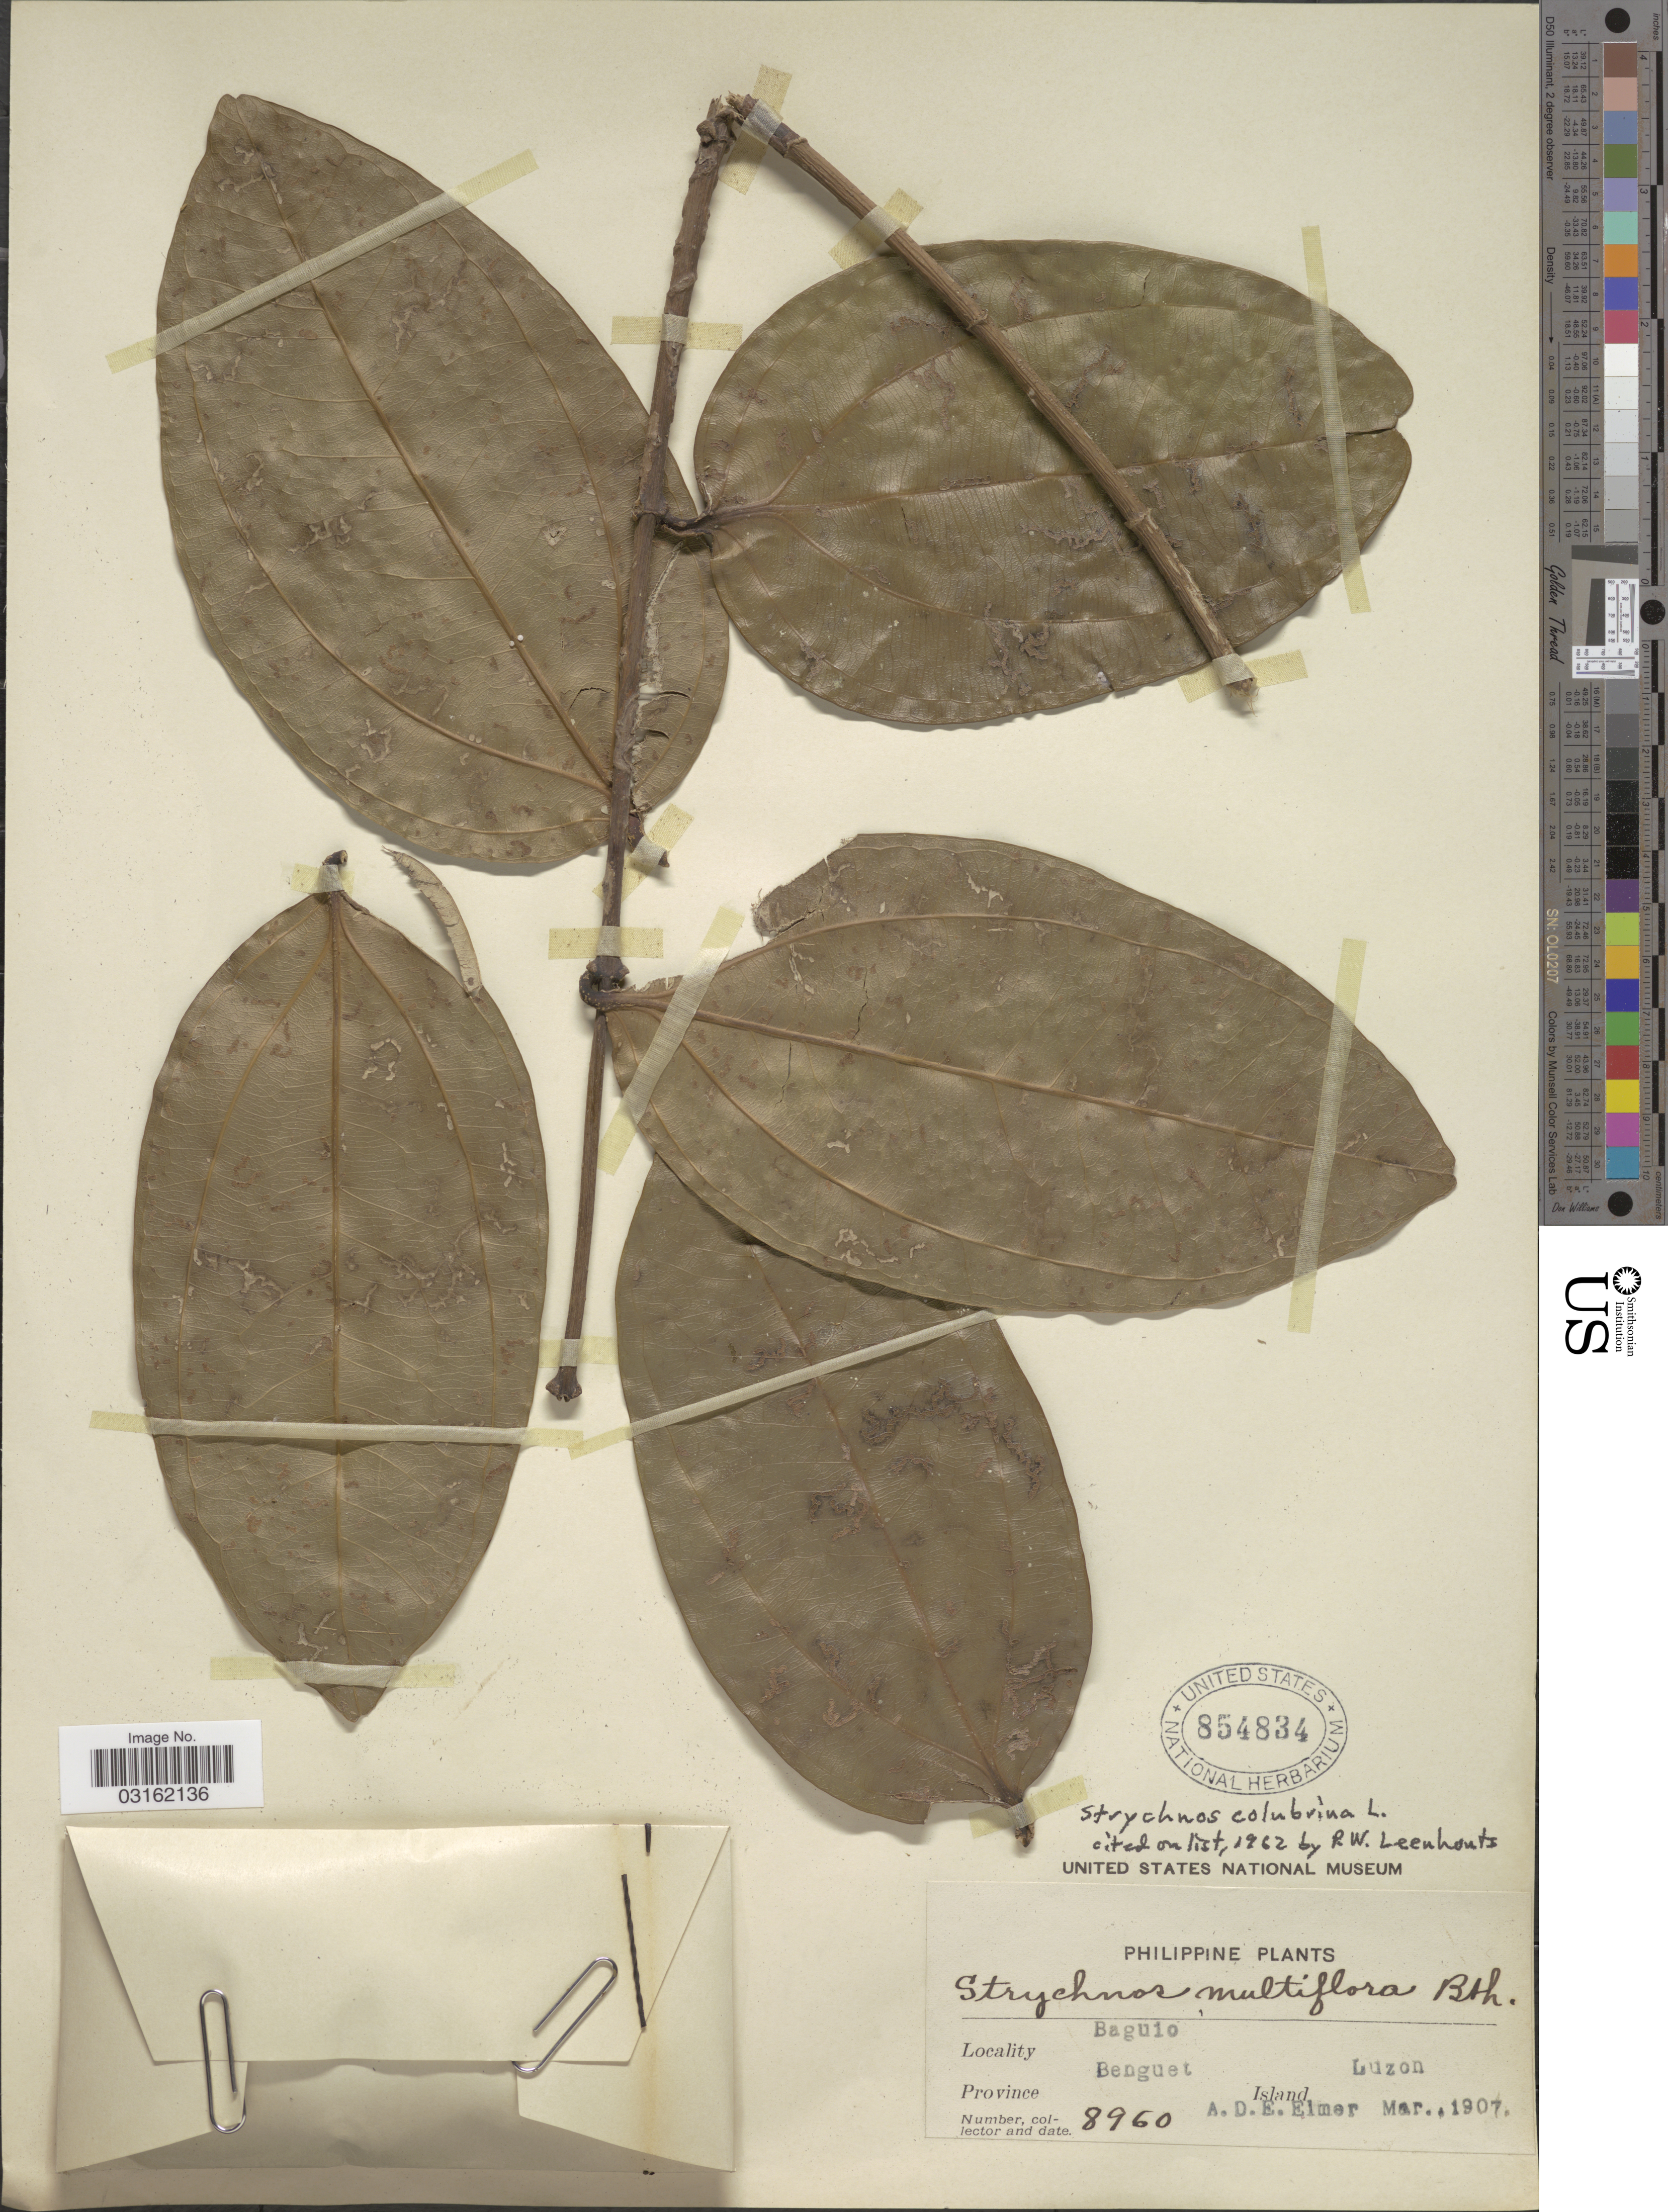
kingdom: Plantae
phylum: Tracheophyta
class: Magnoliopsida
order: Gentianales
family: Loganiaceae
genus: Strychnos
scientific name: Strychnos colubrina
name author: L.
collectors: A. D. E. Elmer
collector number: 8960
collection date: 1907-03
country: Philippines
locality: Baguio, Province Benguet, Island Luzon.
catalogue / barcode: US 854834